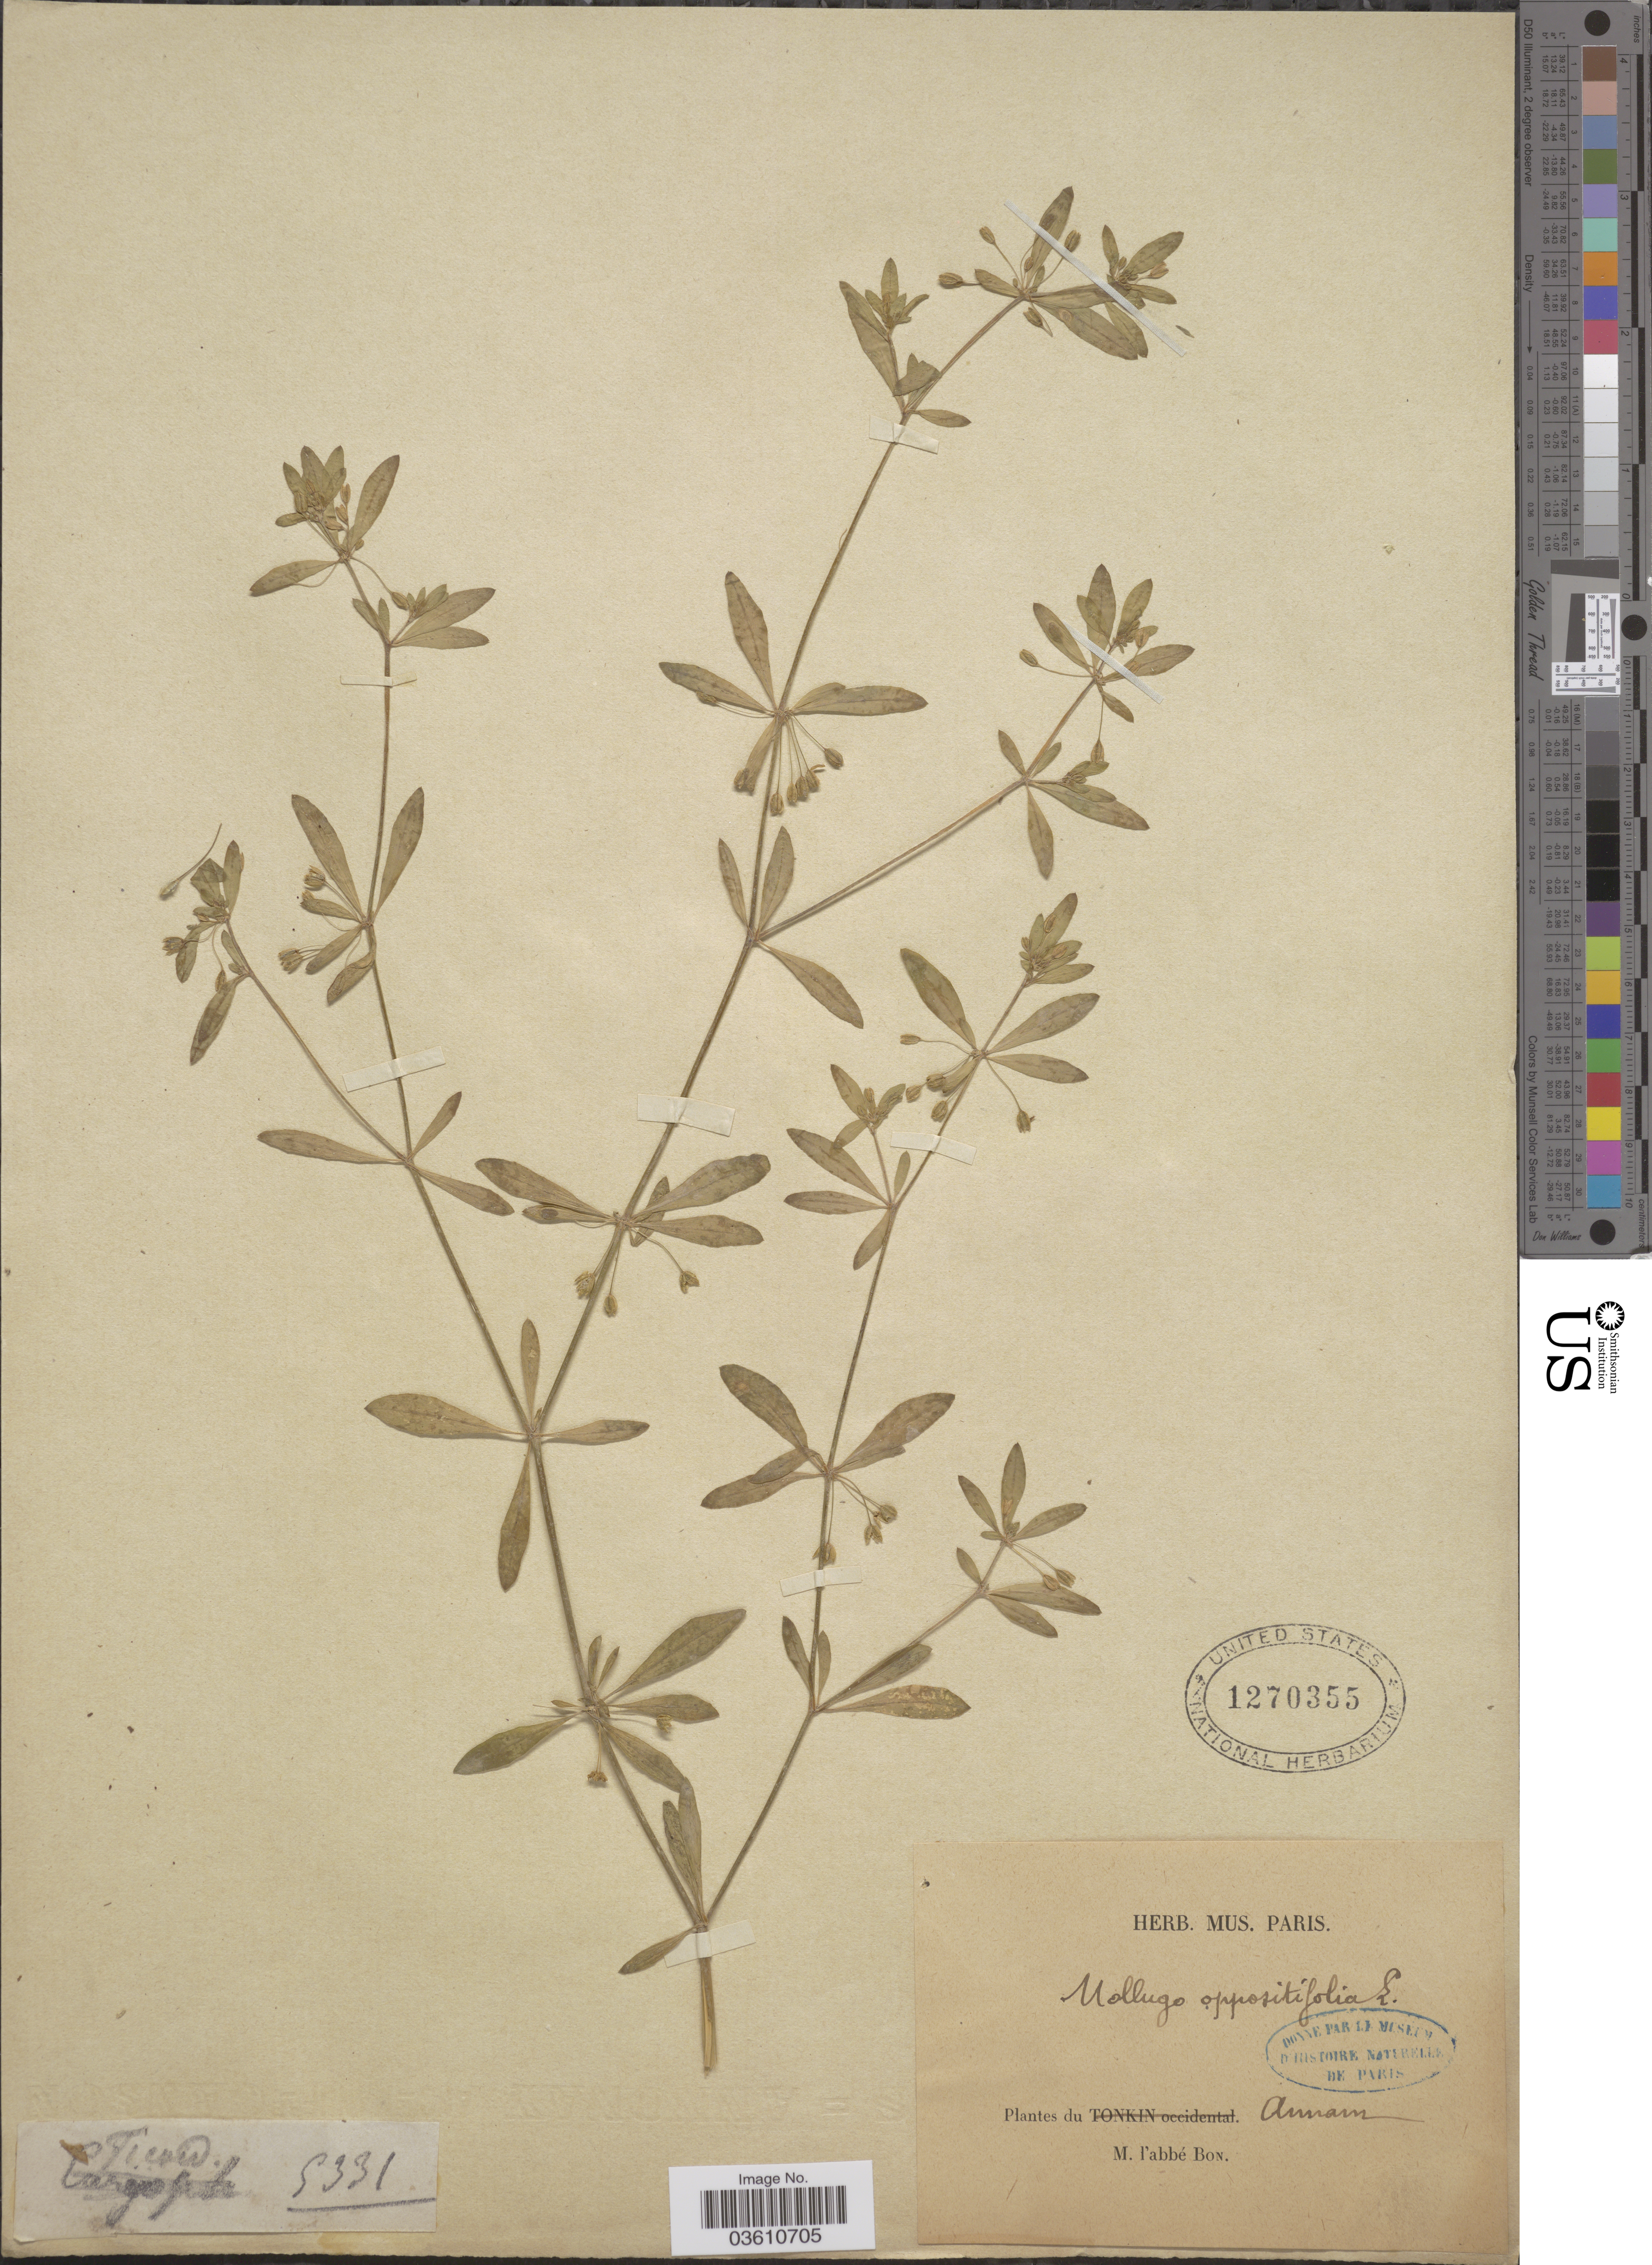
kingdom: Plantae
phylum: Tracheophyta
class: Magnoliopsida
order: Caryophyllales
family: Molluginaceae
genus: Glinus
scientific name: Glinus oppositifolius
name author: (L.) Aug. DC.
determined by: Strong, Mark T., (BOT), Smithsonian Institution - National Museum of Natural History (UNITED STATES)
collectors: H. F. Bon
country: Vietnam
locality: Annam.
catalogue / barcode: US 1270355